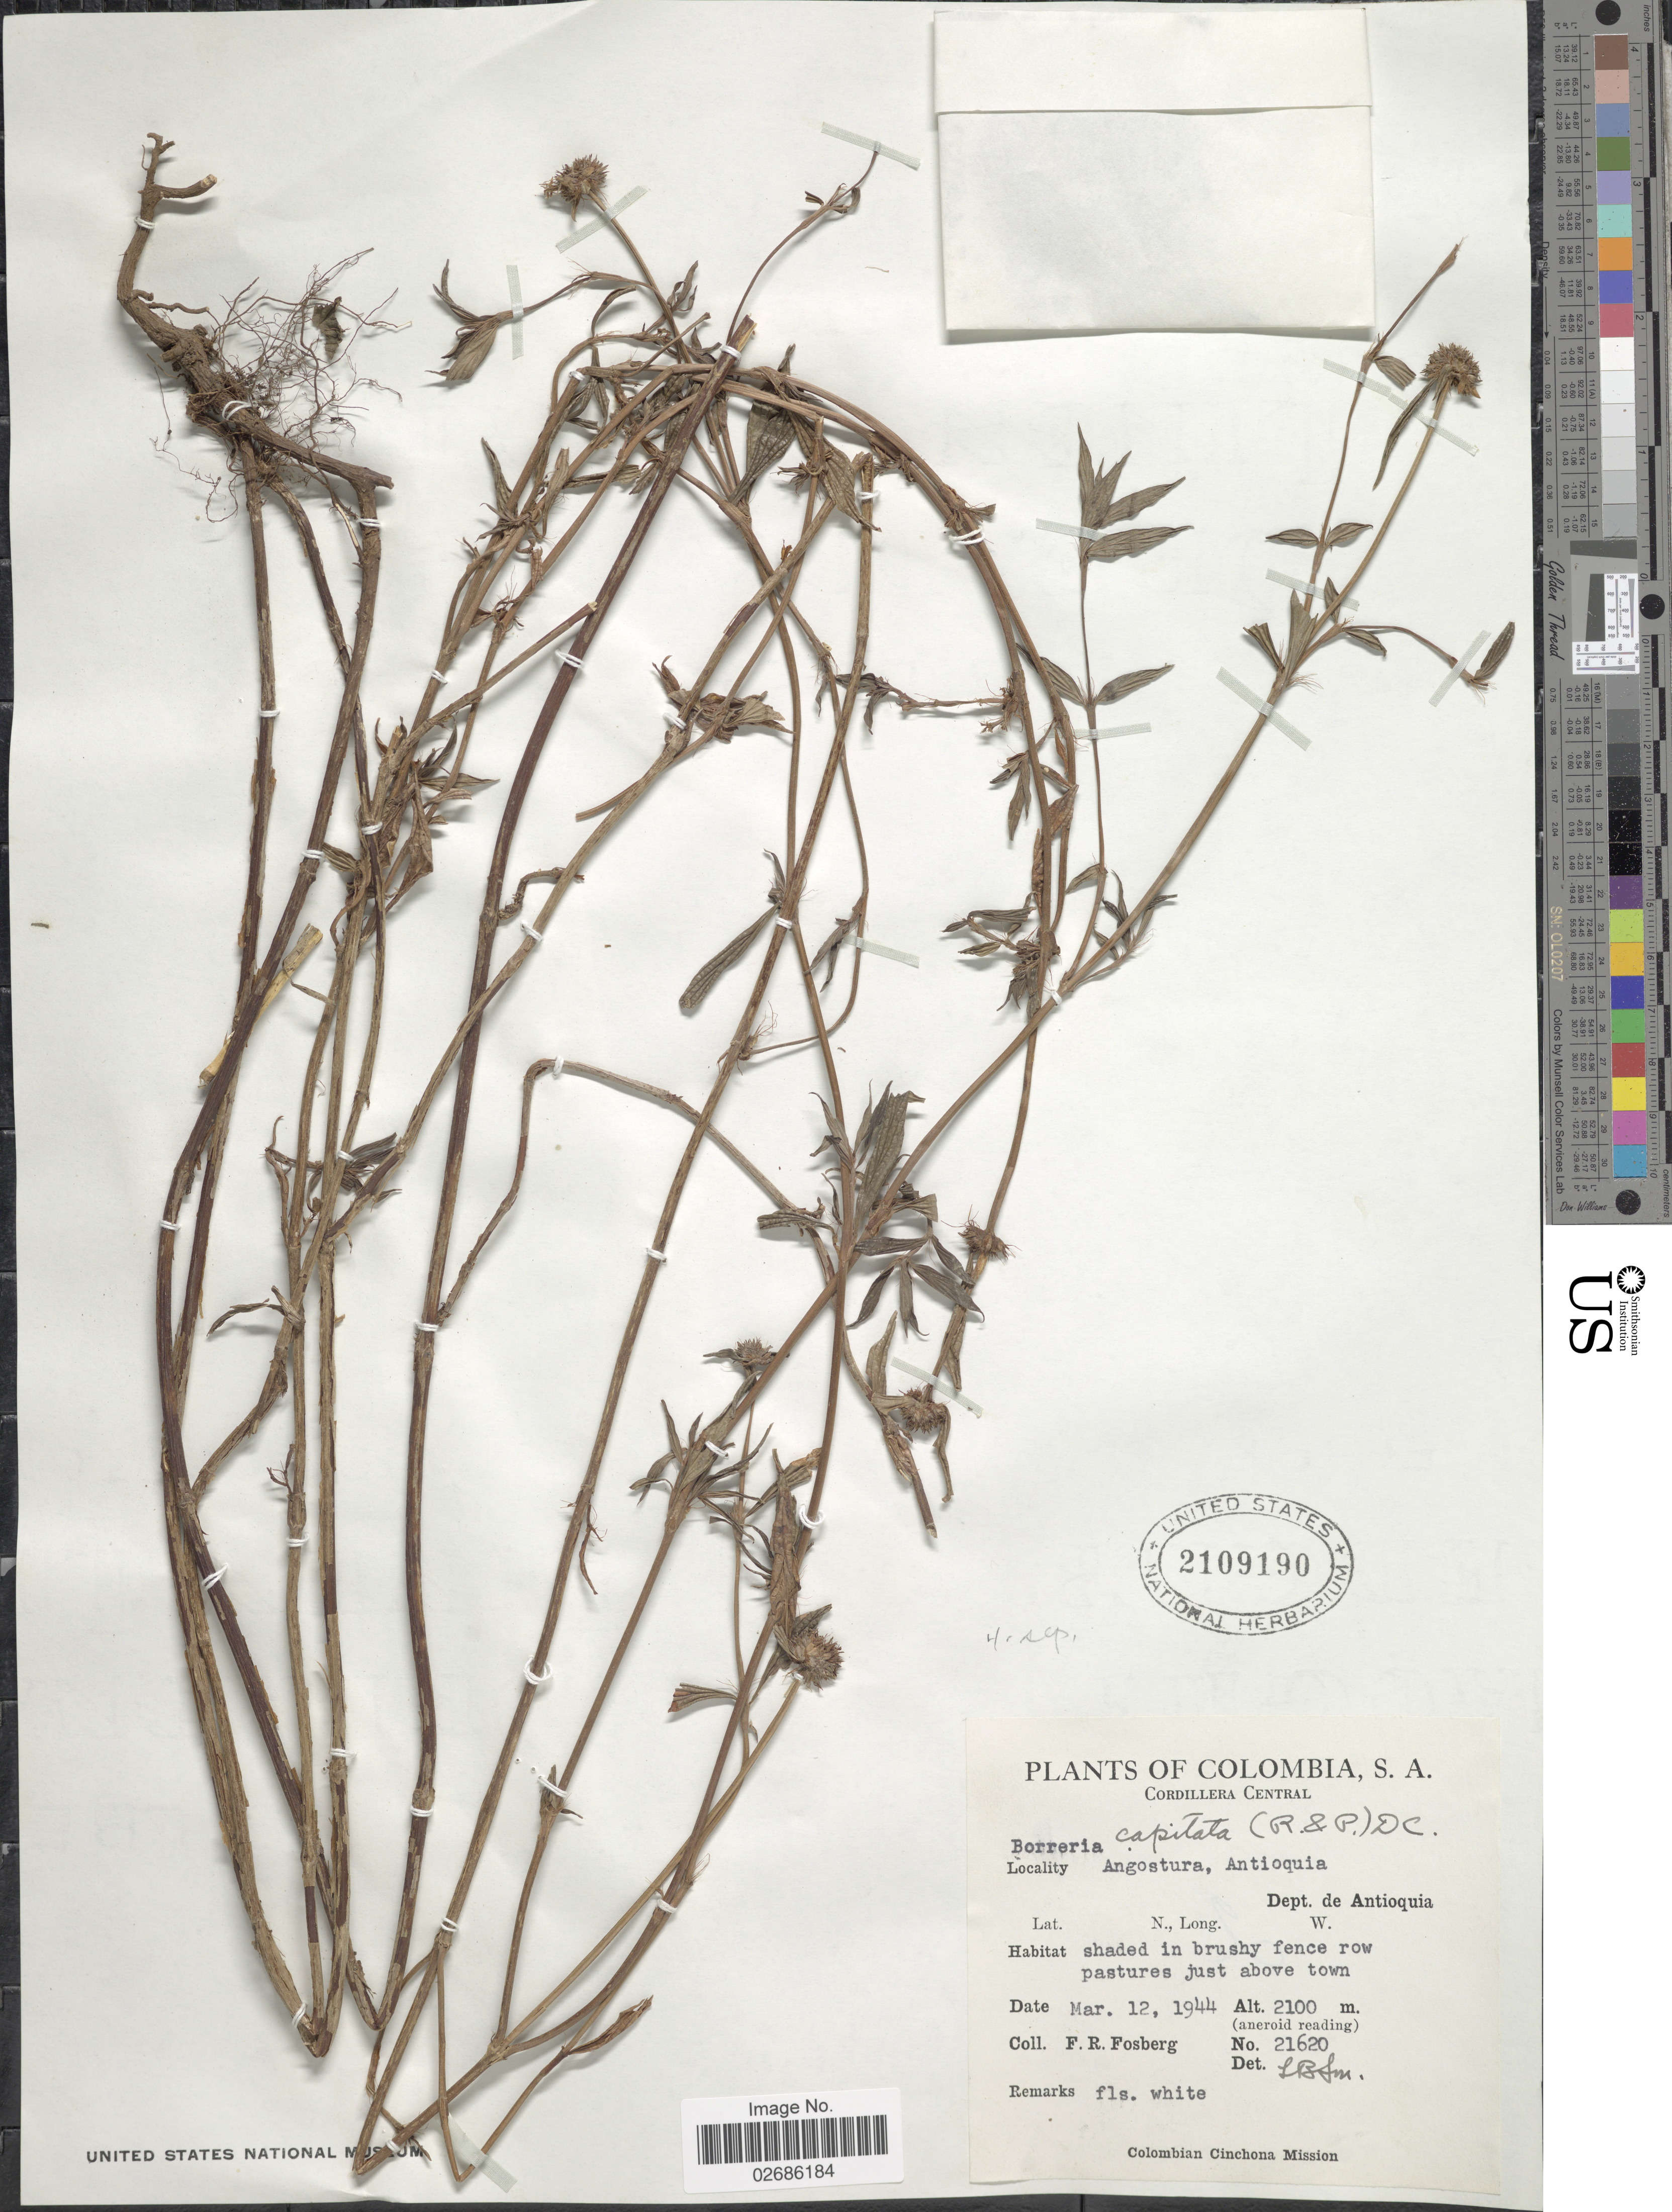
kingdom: Plantae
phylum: Tracheophyta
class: Magnoliopsida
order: Gentianales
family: Rubiaceae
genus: Borreria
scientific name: Borreria capitata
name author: (Ruiz & Pav.) DC.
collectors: F. R. Fosberg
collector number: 21620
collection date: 1944-03-12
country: Colombia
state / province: Antioquia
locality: Cordillera Central. Angostura, Dept. de Antioquia.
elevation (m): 2100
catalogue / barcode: US 2109190